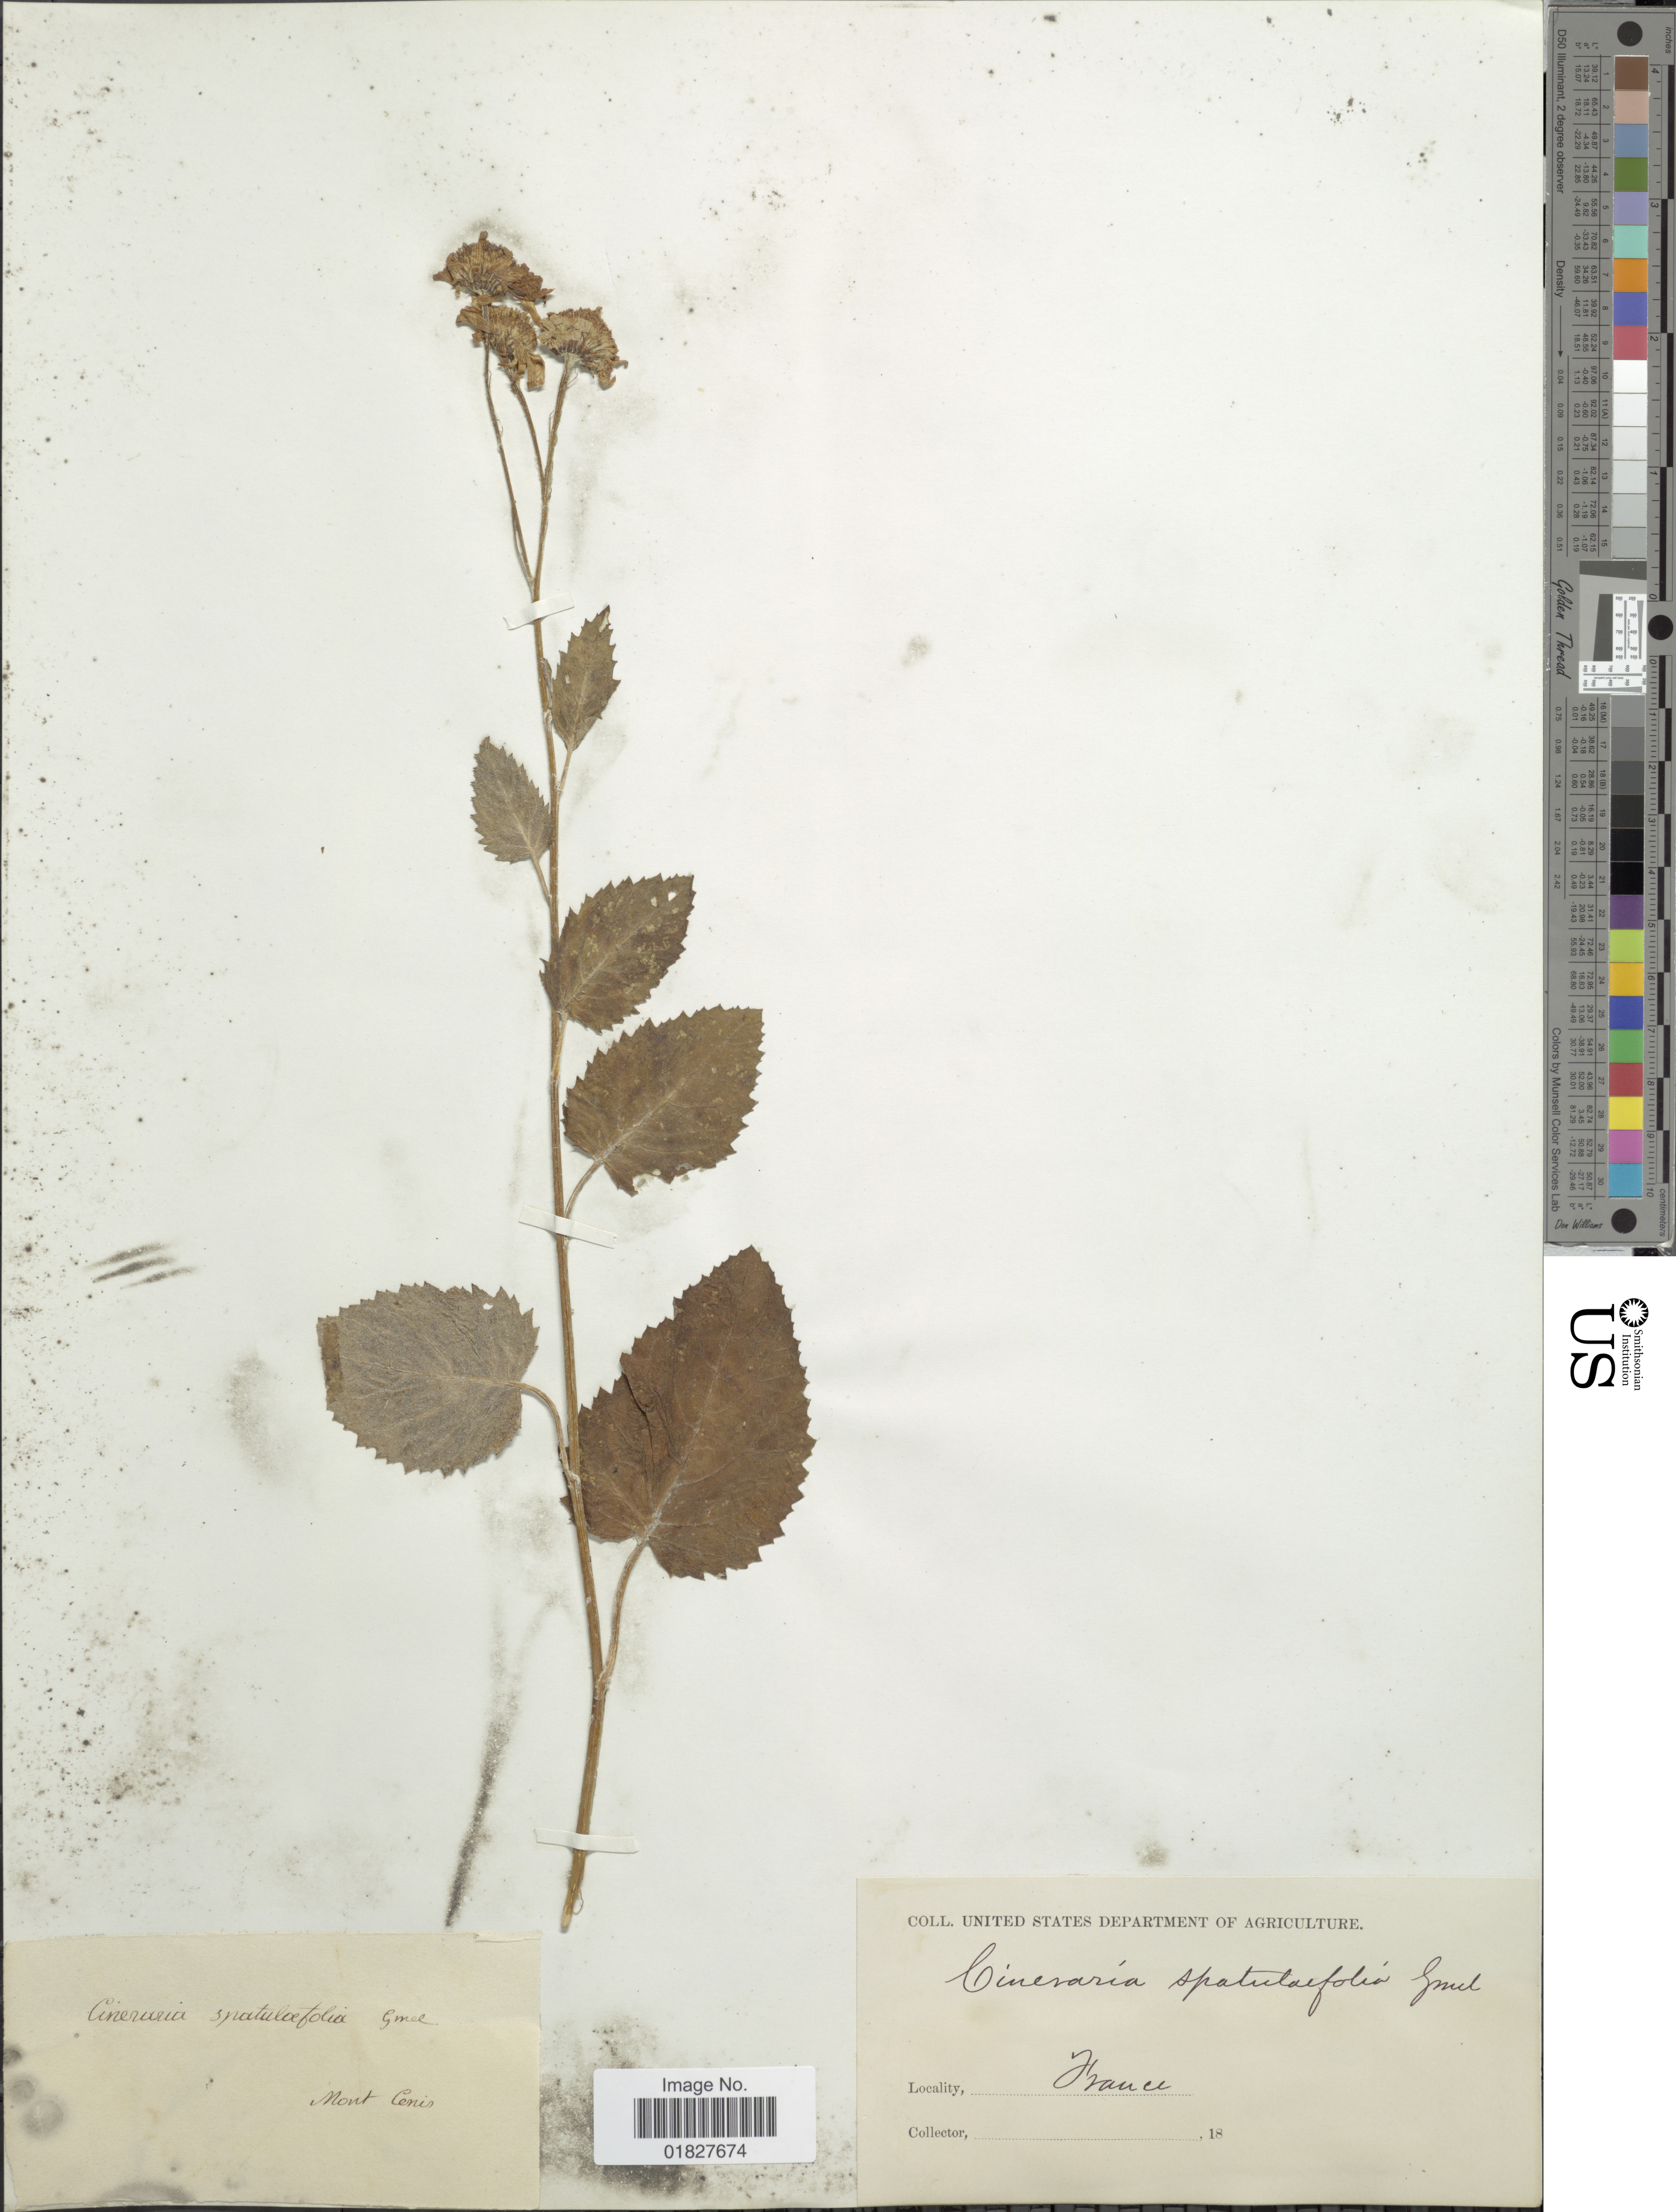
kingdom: Plantae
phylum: Tracheophyta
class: Magnoliopsida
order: Asterales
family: Asteraceae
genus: Cineraria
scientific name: Cineraria spathulifolia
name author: C.C. Gmel.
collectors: United States Department of Agriculture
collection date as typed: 18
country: France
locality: Mont Cenis [interpreted]